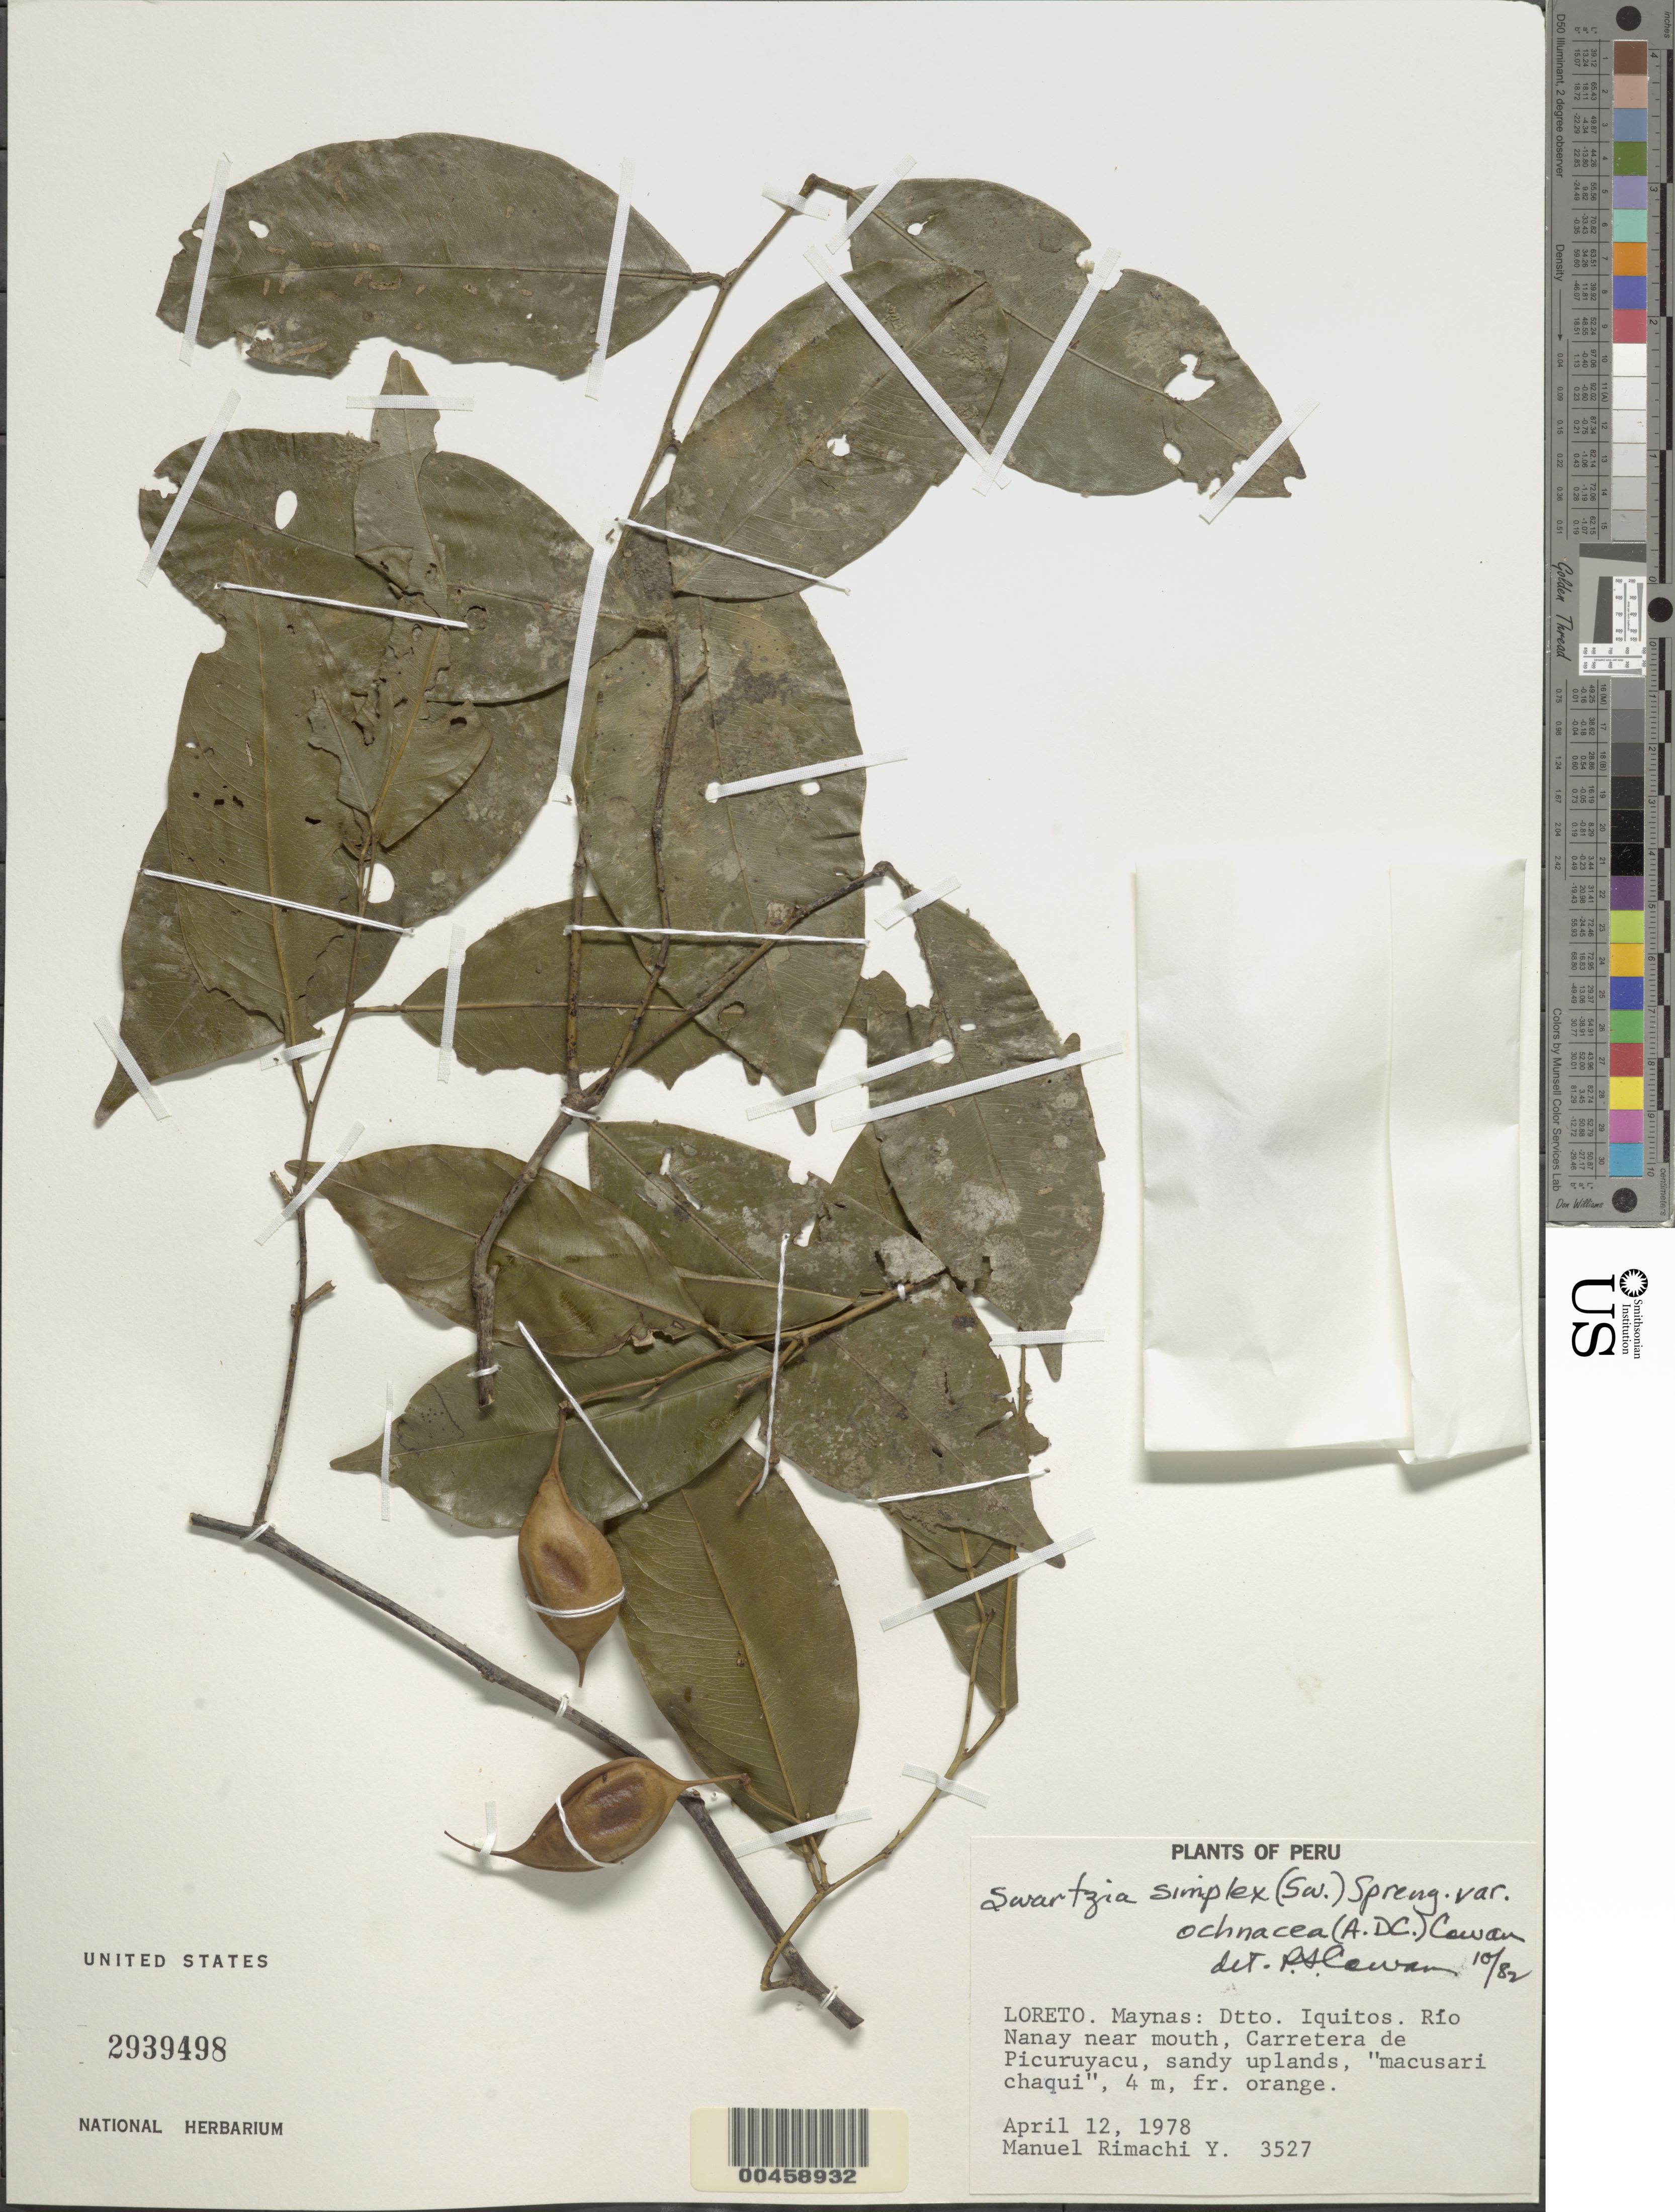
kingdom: Plantae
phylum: Tracheophyta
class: Magnoliopsida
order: Fabales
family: Fabaceae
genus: Swartzia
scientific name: Swartzia simplex var. ochnacea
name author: (DC.) R.S. Cowan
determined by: Cowan, R. S.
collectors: M. Rimachi Y.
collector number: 3527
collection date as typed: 12 Apr 1978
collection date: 1978-04-12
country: Peru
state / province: Loreto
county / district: Maynas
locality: Rio nanay near mouth, carretera de picuruyacu, dttto iquitos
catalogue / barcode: US 2939498